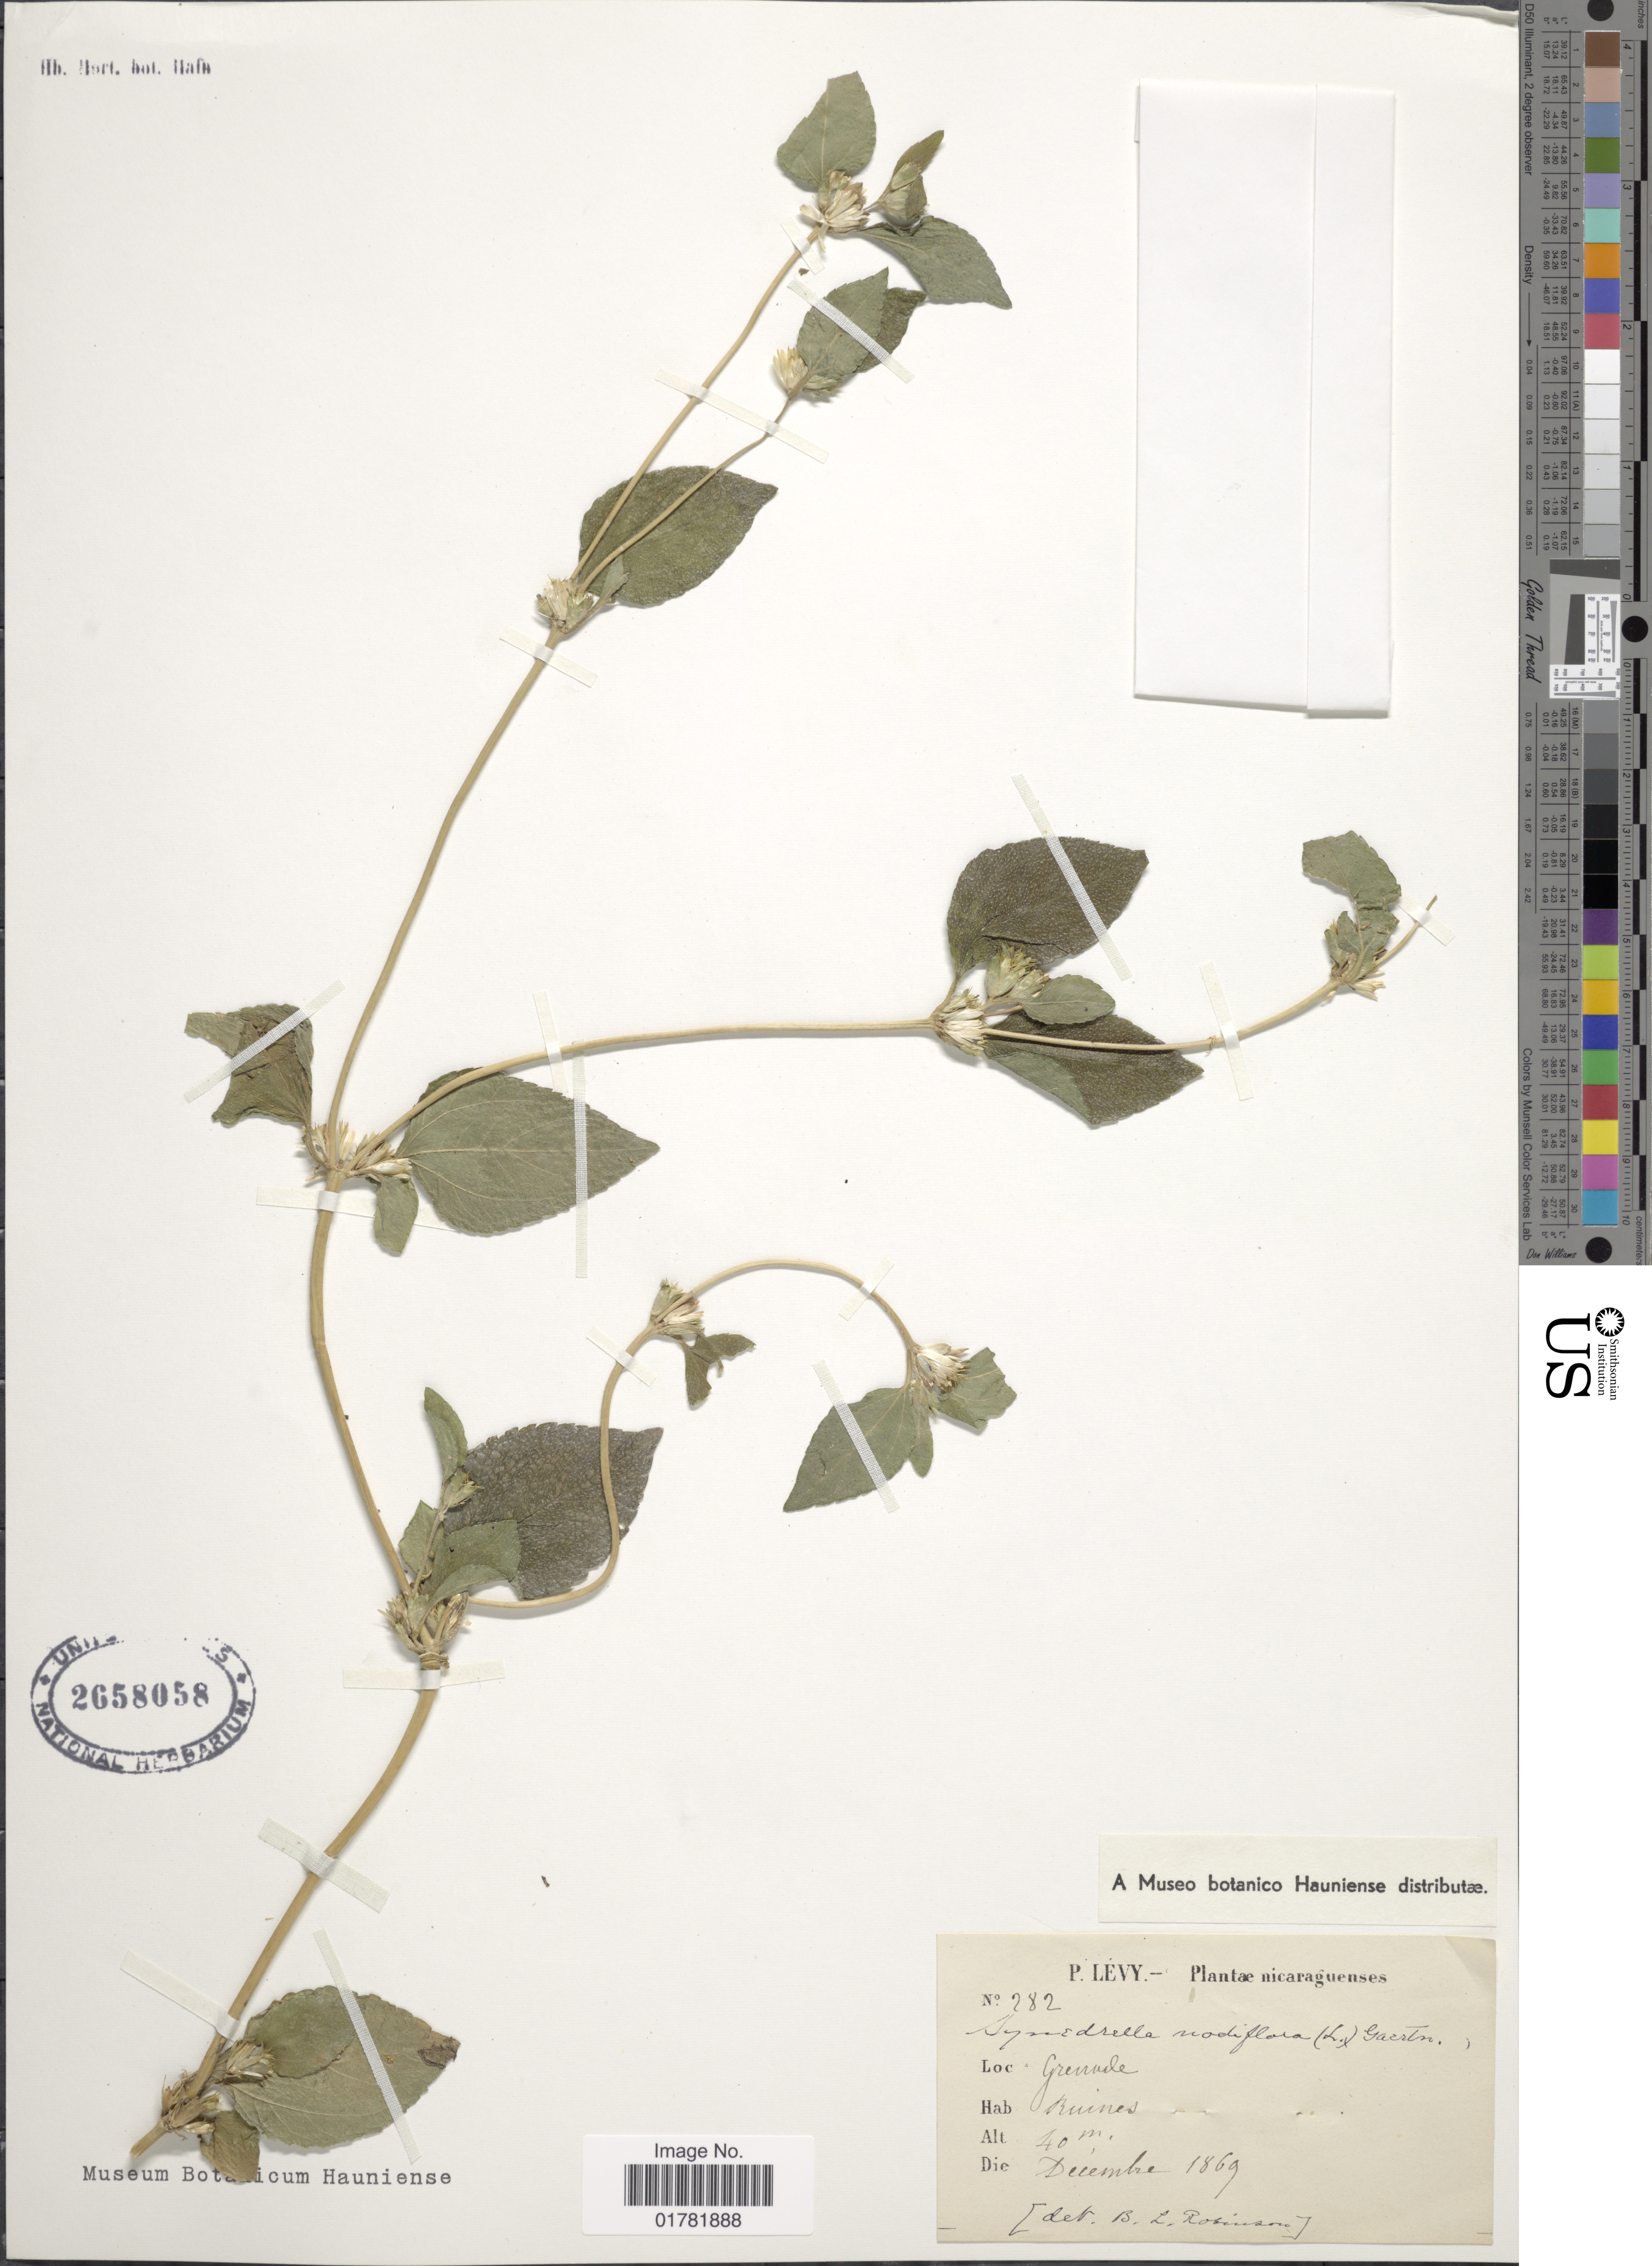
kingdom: Plantae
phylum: Tracheophyta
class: Magnoliopsida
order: Asterales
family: Asteraceae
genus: Synedrella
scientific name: Synedrella nodiflora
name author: (L.) Gaertn.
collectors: P. Levy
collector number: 282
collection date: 1869-12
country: Nicaragua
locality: Grenade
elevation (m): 40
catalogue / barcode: US 2658058